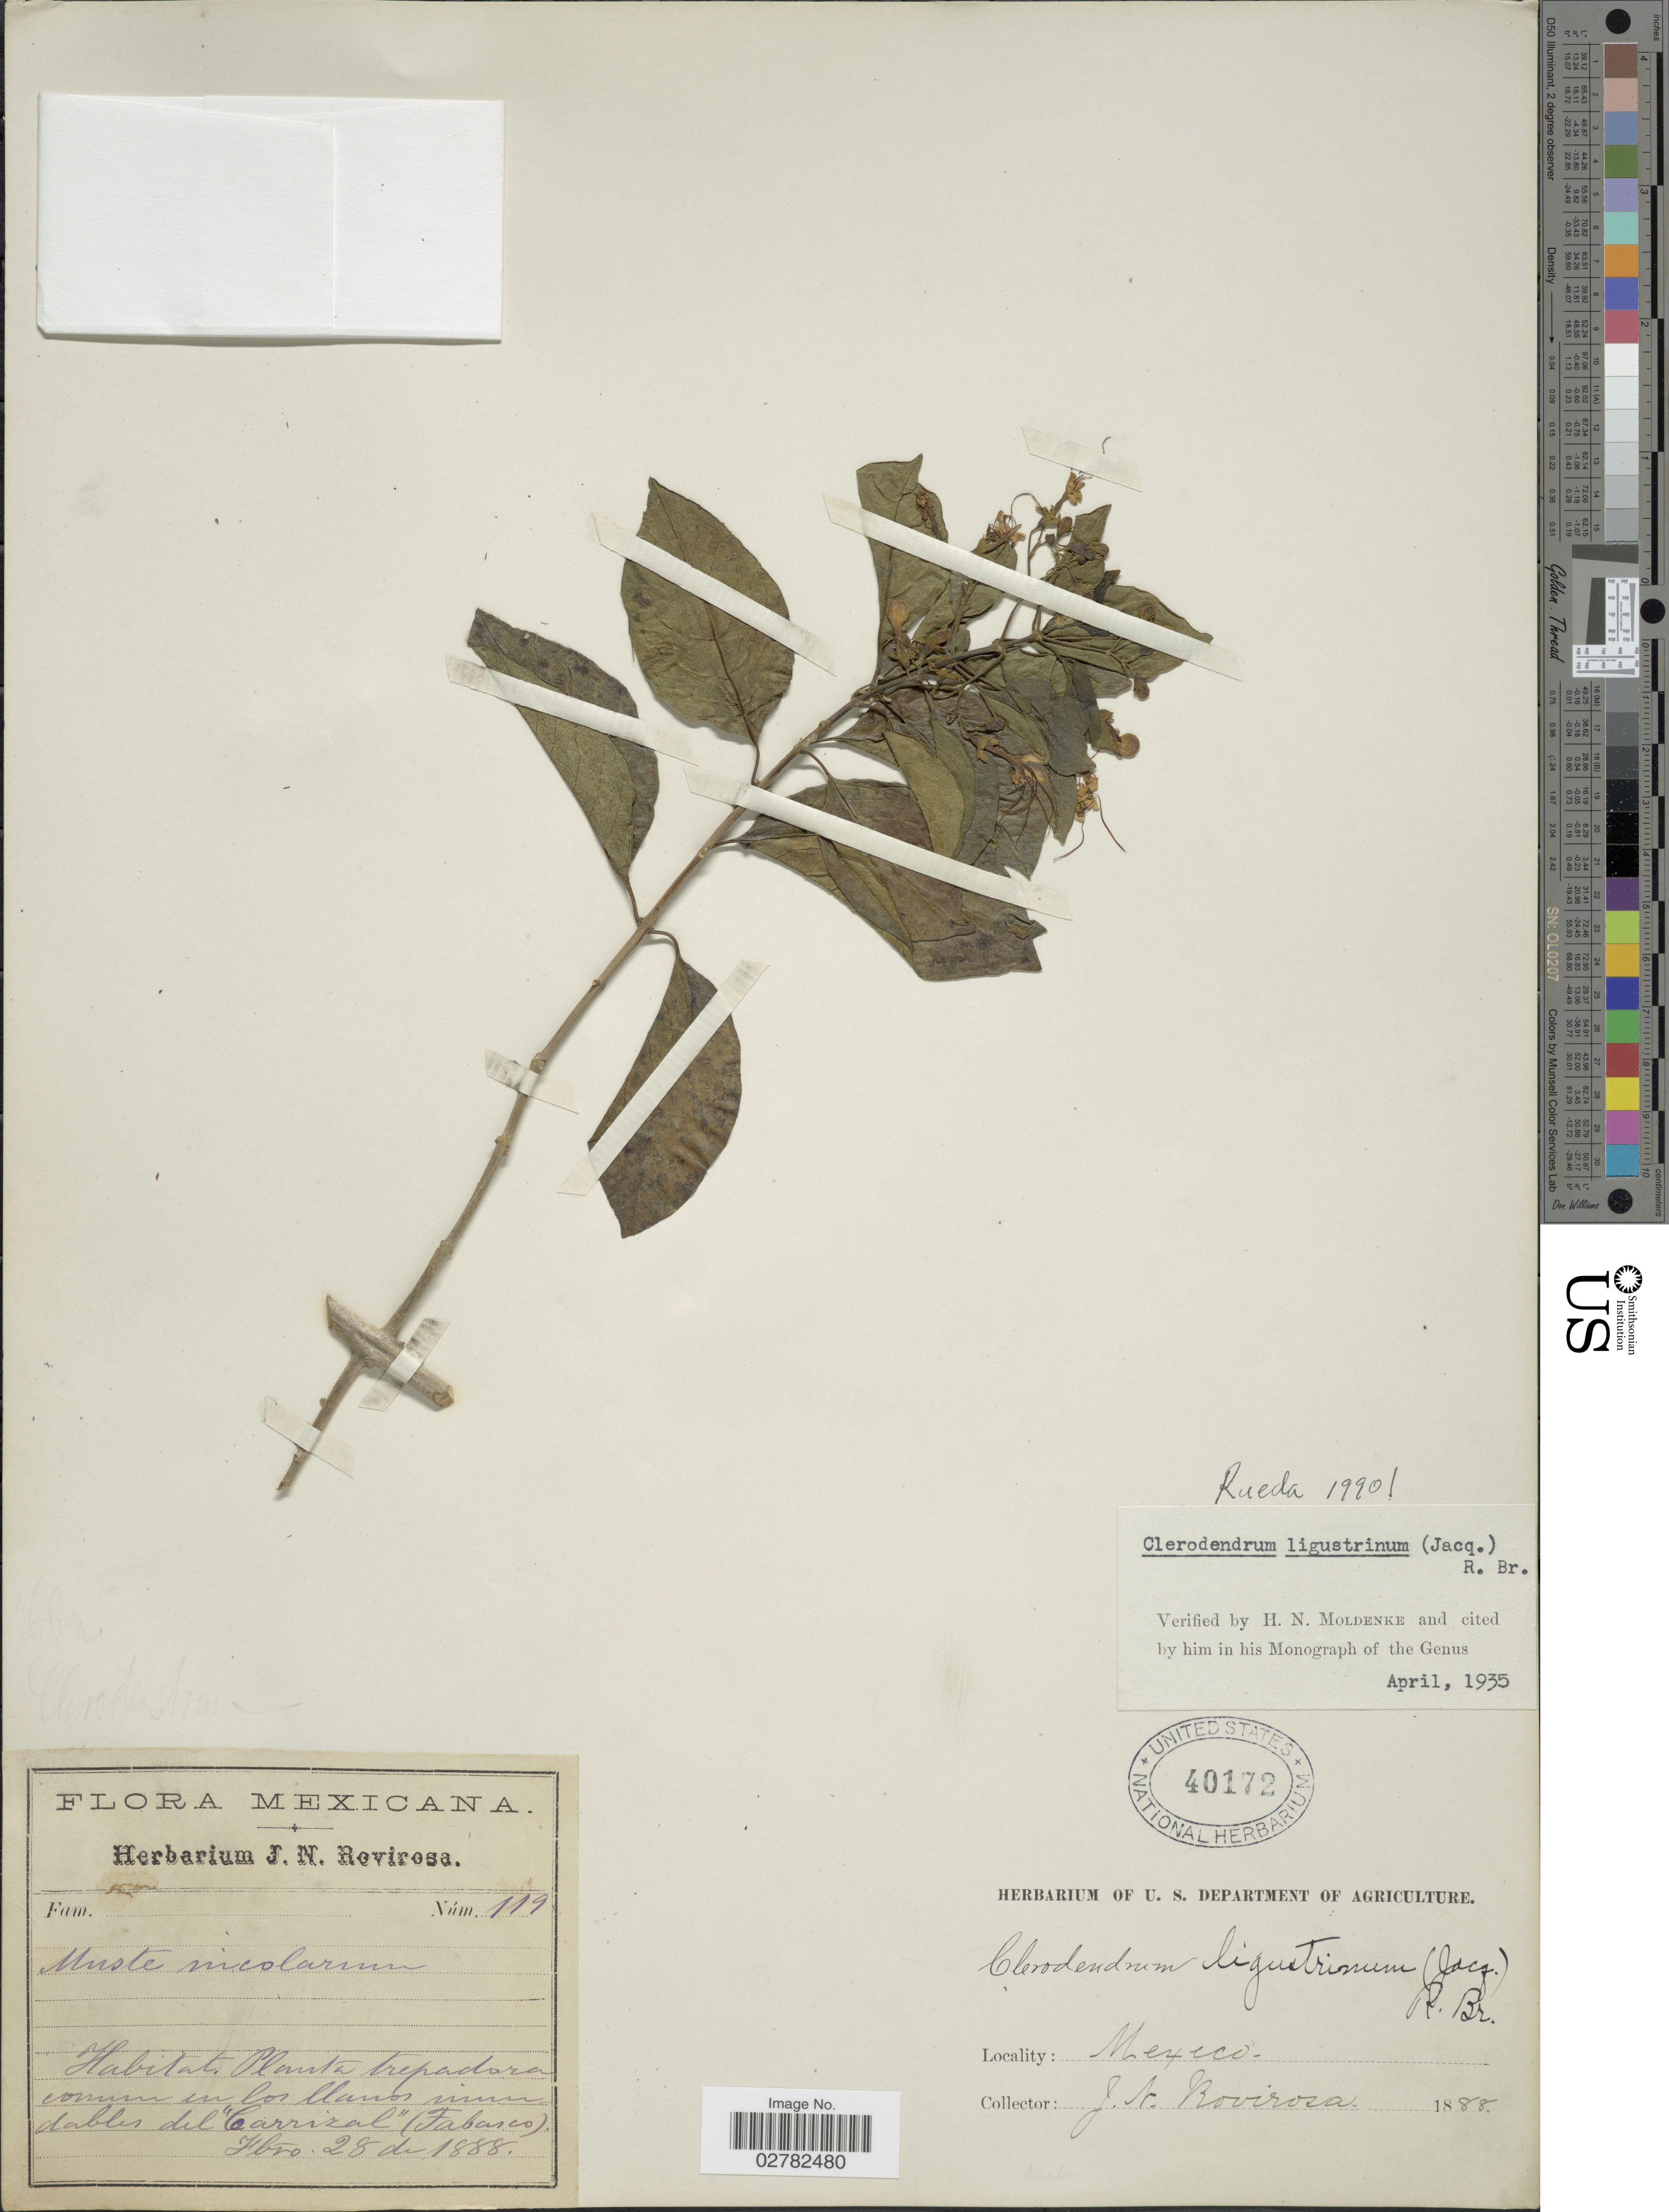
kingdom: Plantae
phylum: Tracheophyta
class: Magnoliopsida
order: Lamiales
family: Lamiaceae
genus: Clerodendrum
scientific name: Clerodendrum ligustrinum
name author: (Jacq.) R. Br.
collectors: J. N. Rovirosa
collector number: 119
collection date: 1888-02-28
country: Mexico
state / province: Chihuahua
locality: Planta voluble commun en los llanos inundables del Carrizal (Fabasco).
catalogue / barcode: US 40172